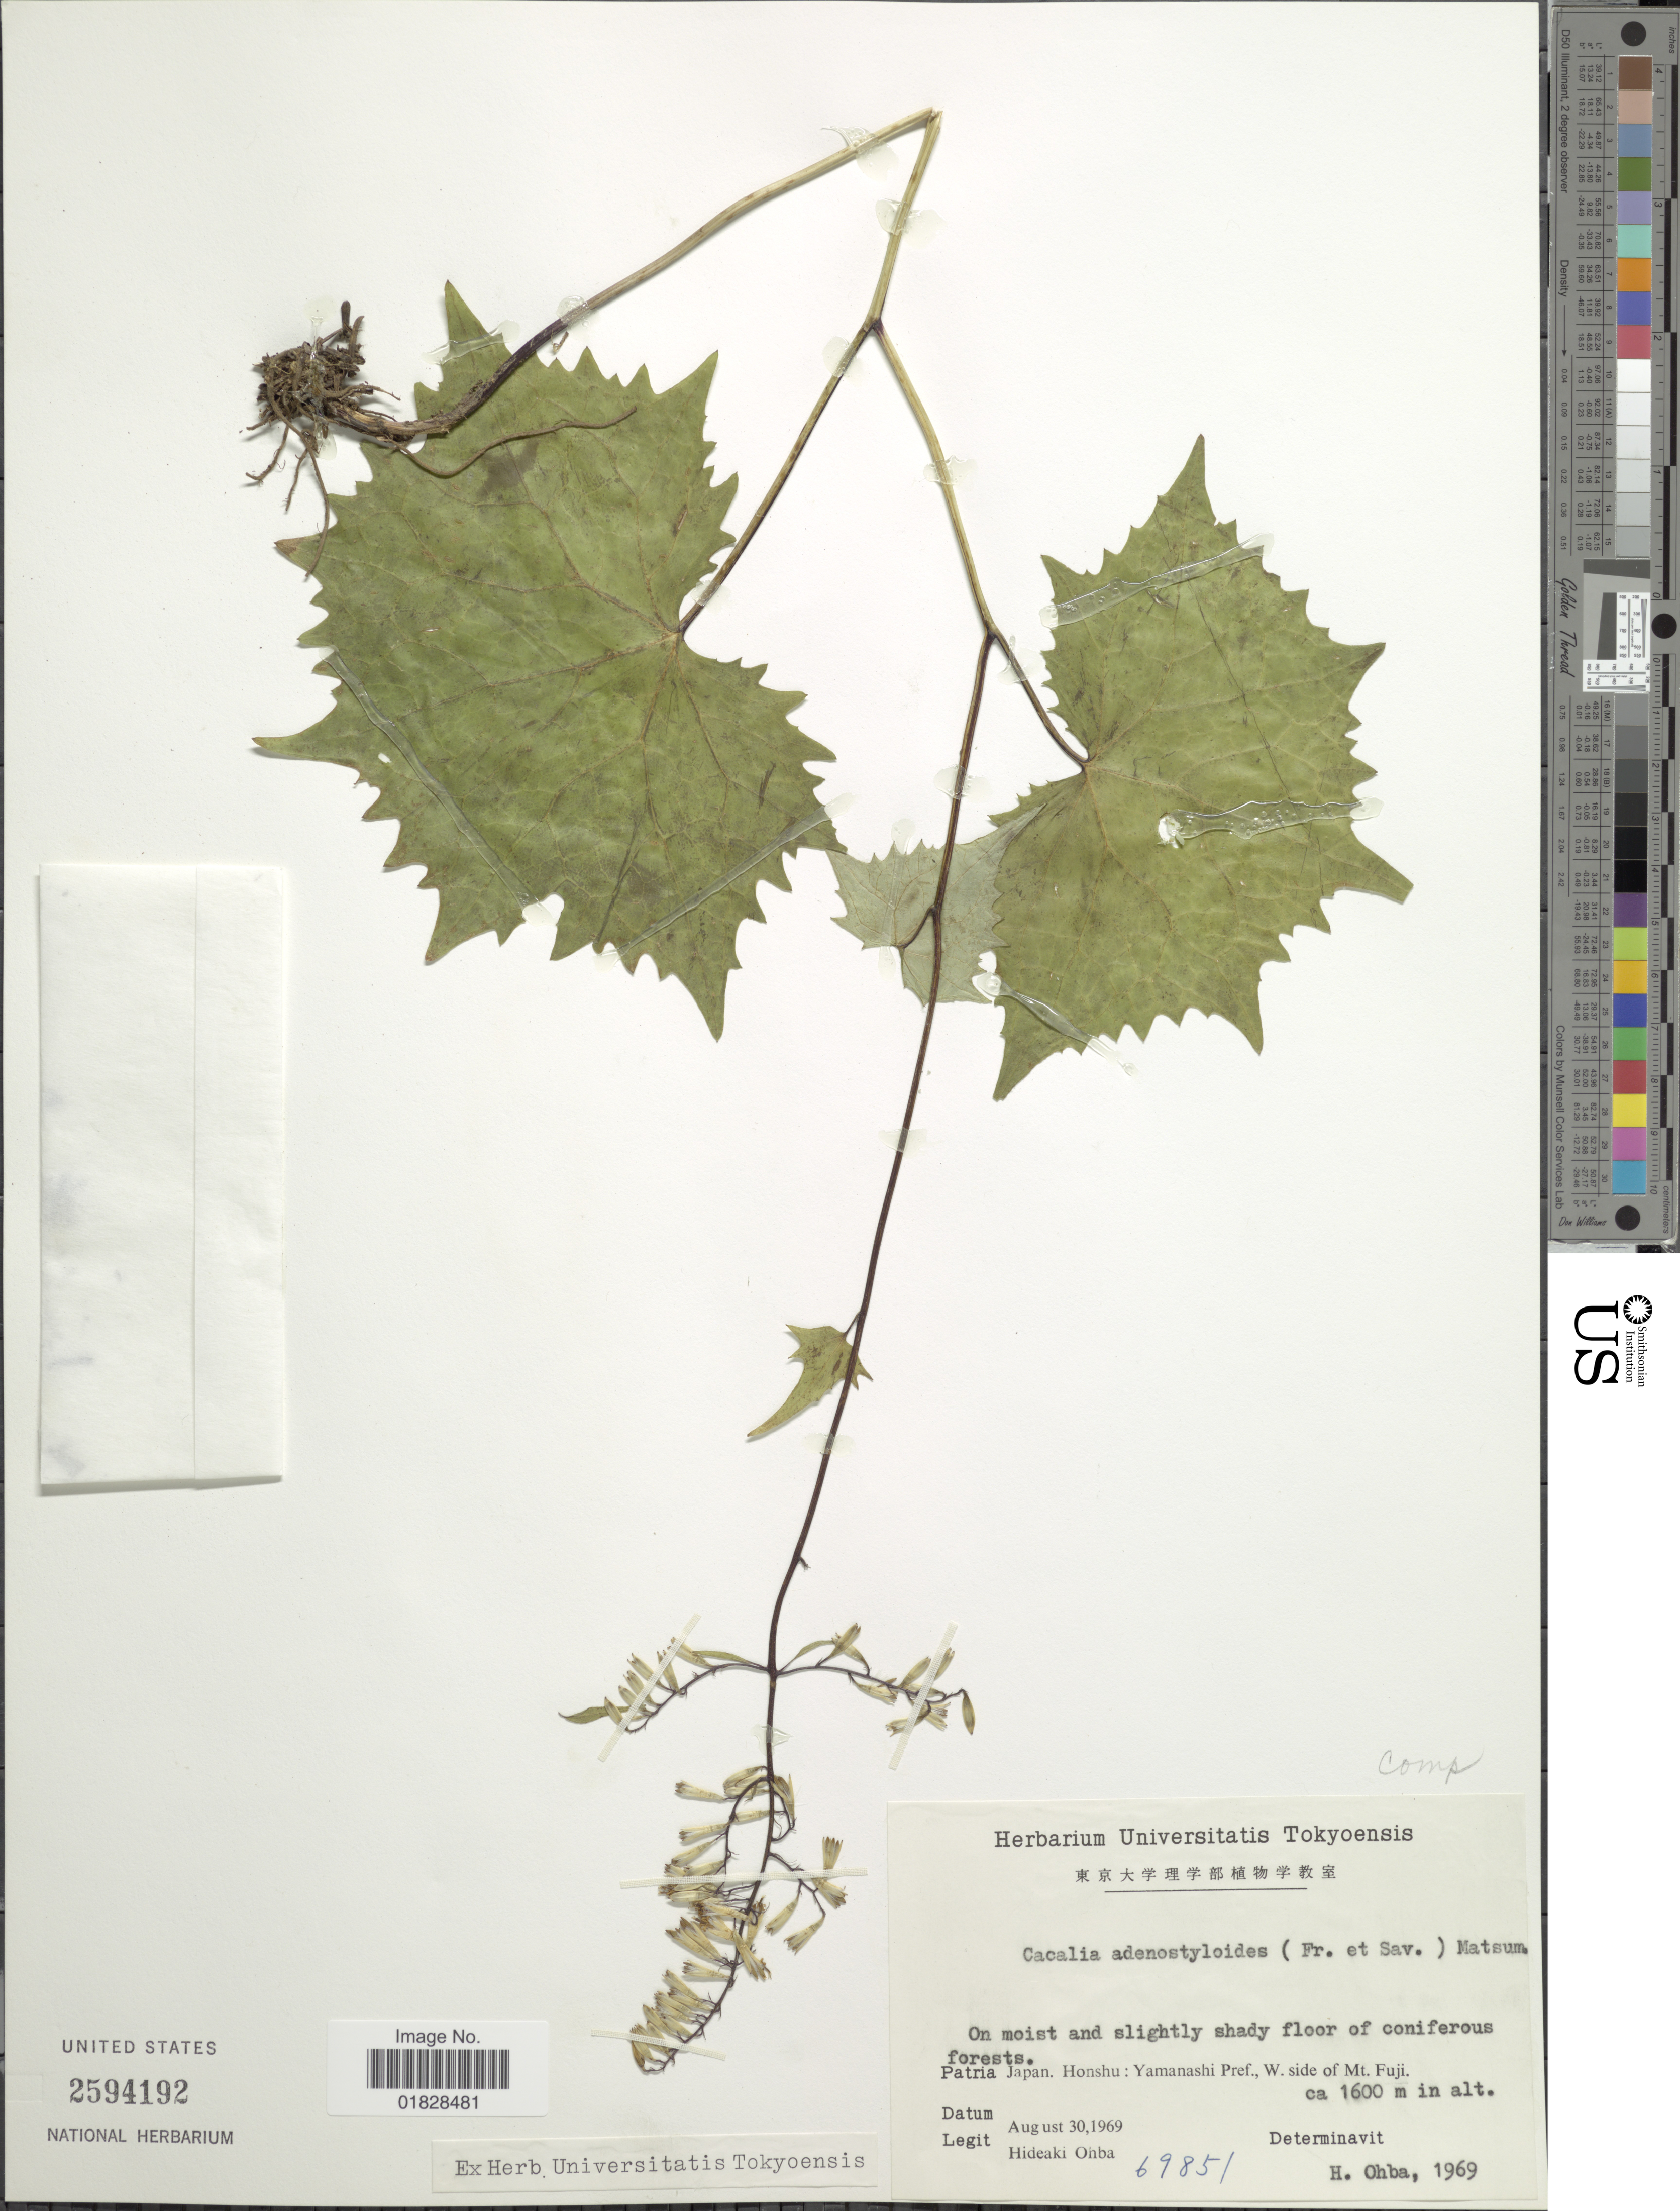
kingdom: Plantae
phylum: Tracheophyta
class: Magnoliopsida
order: Asterales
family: Asteraceae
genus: Parasenecio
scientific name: Parasenecio adenostyloides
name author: (Franch.) Sav. ex Maxim.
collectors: H. Ohba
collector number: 69851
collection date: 1969-08-30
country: Japan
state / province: Yamanasi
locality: Japan. Honshu: Yamanashi Pref., W. side of Mt. Fuji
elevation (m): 1600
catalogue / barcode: US 2594192